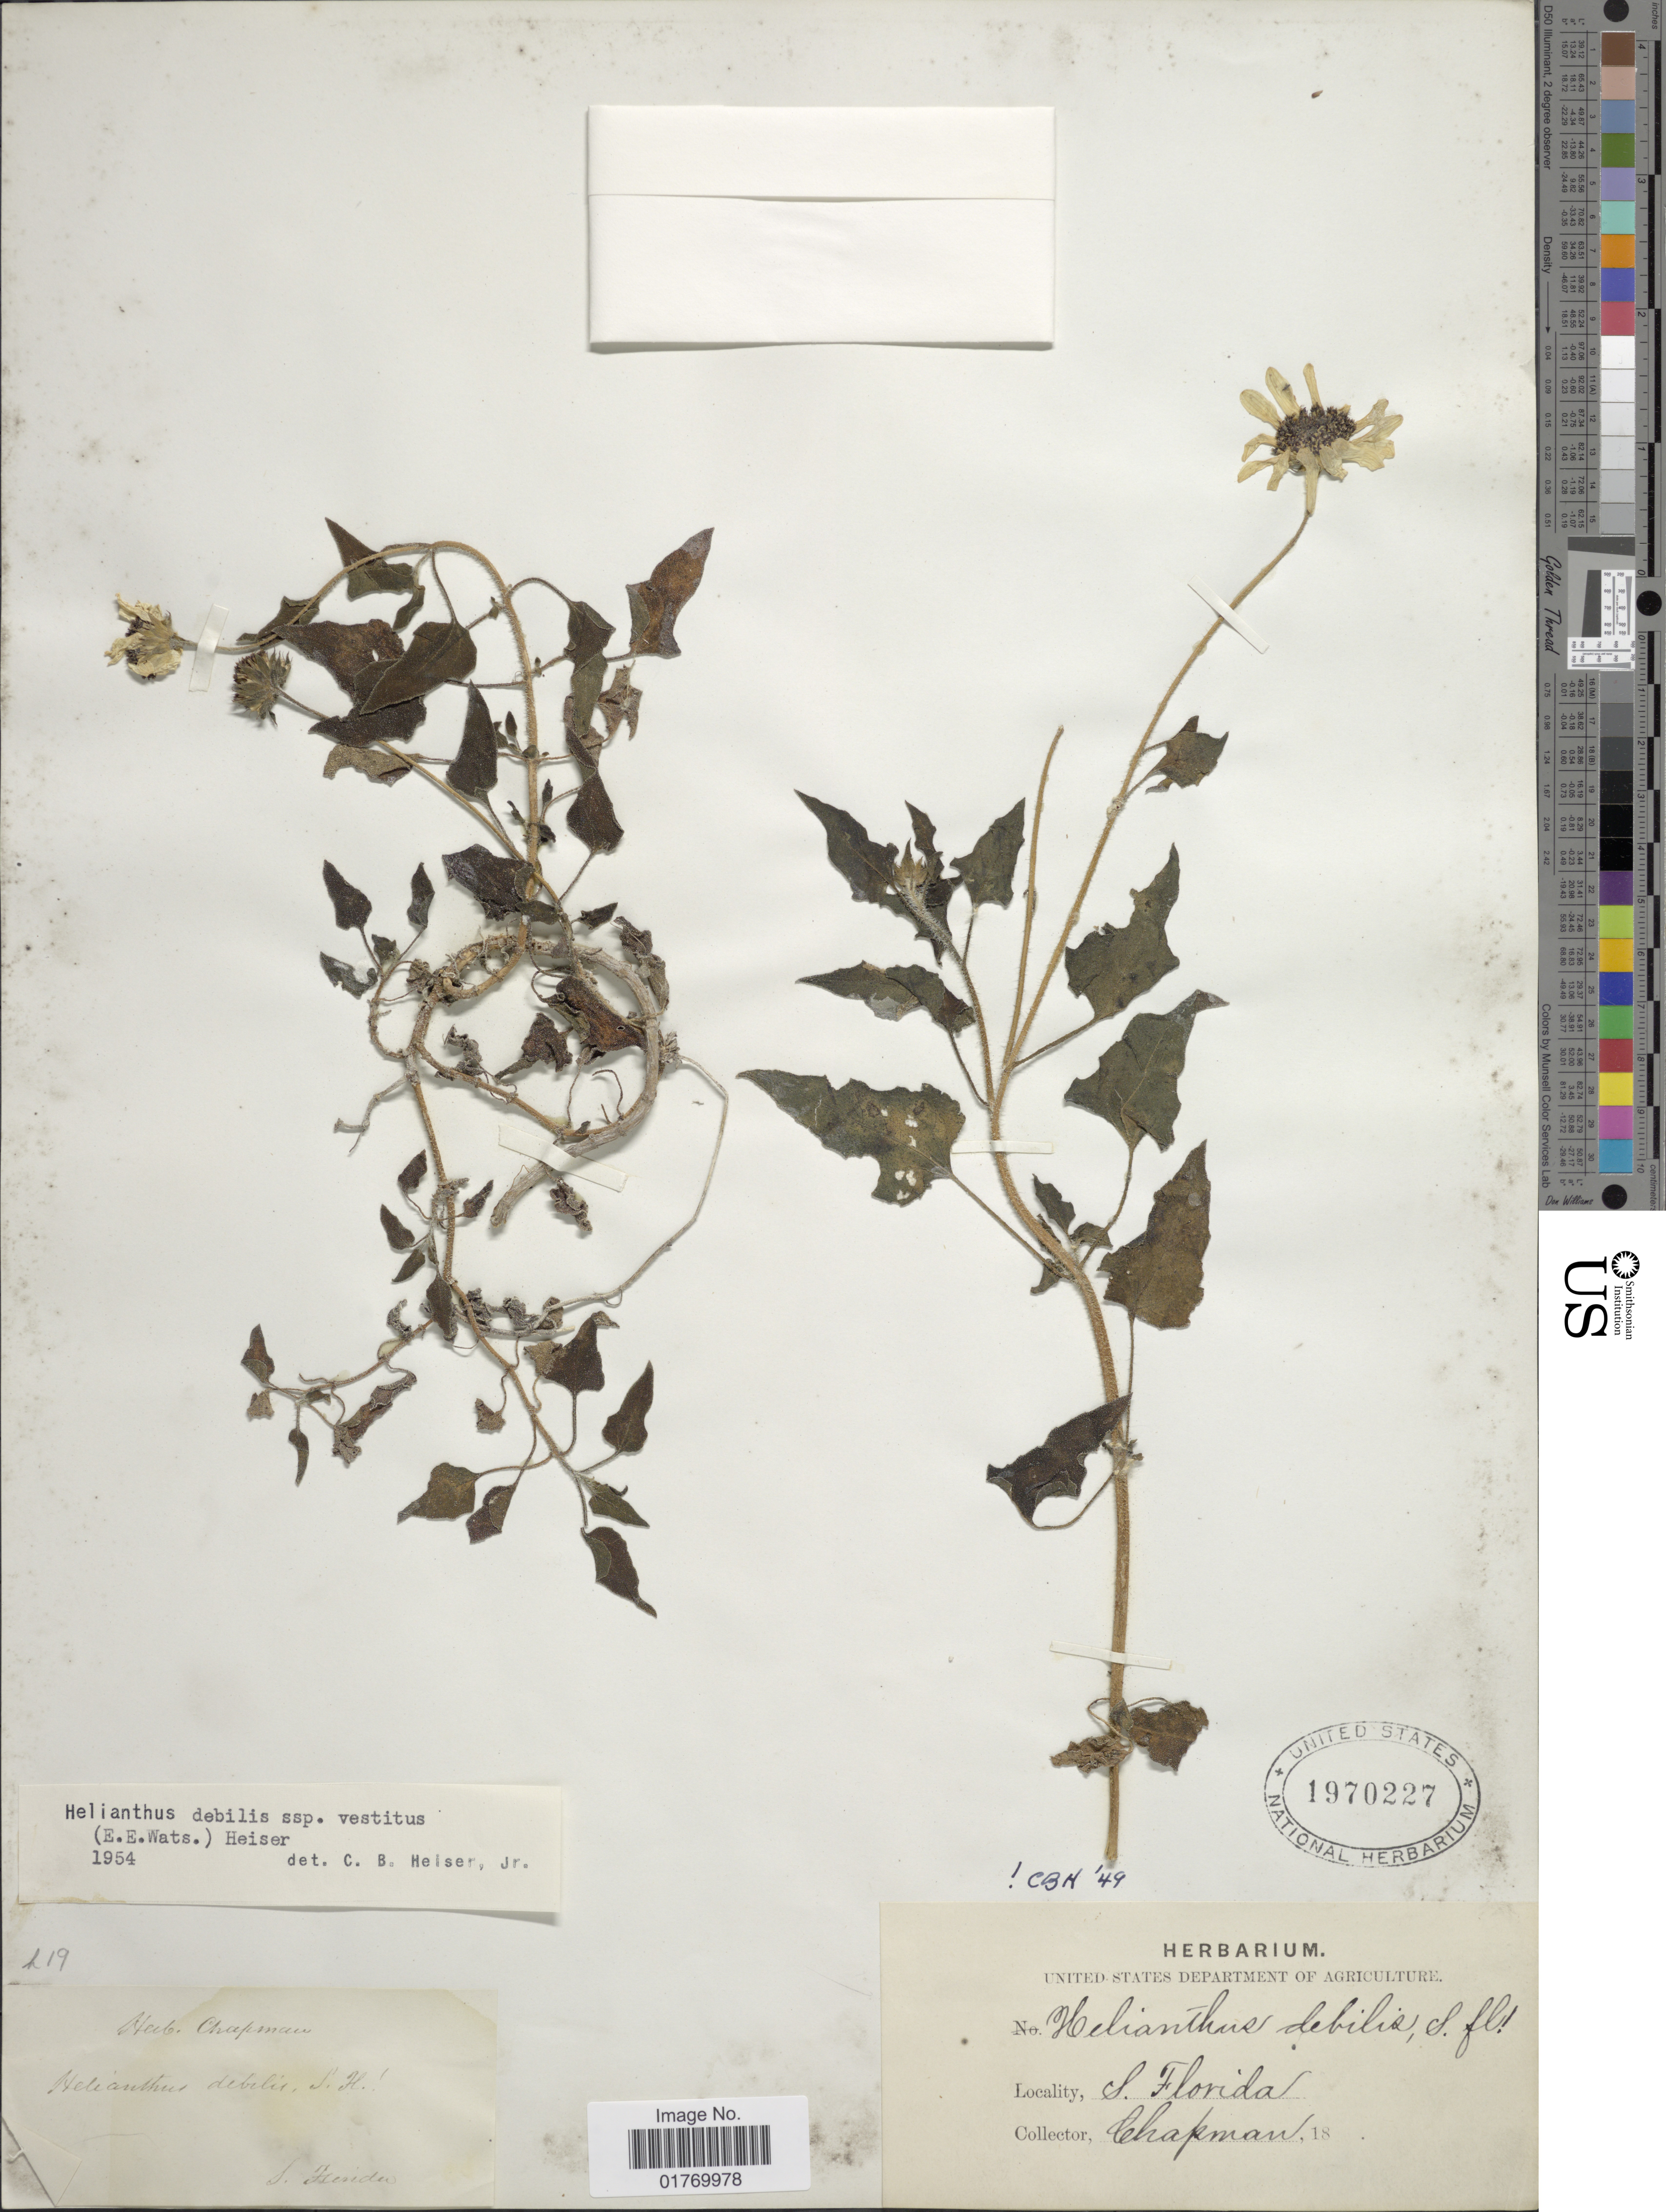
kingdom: Plantae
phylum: Tracheophyta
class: Magnoliopsida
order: Asterales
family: Asteraceae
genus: Helianthus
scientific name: Helianthus debilis subsp. vestitus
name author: Heiser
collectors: A. Chapman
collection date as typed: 18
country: United States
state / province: Florida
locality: S. Florida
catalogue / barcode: US 1970227